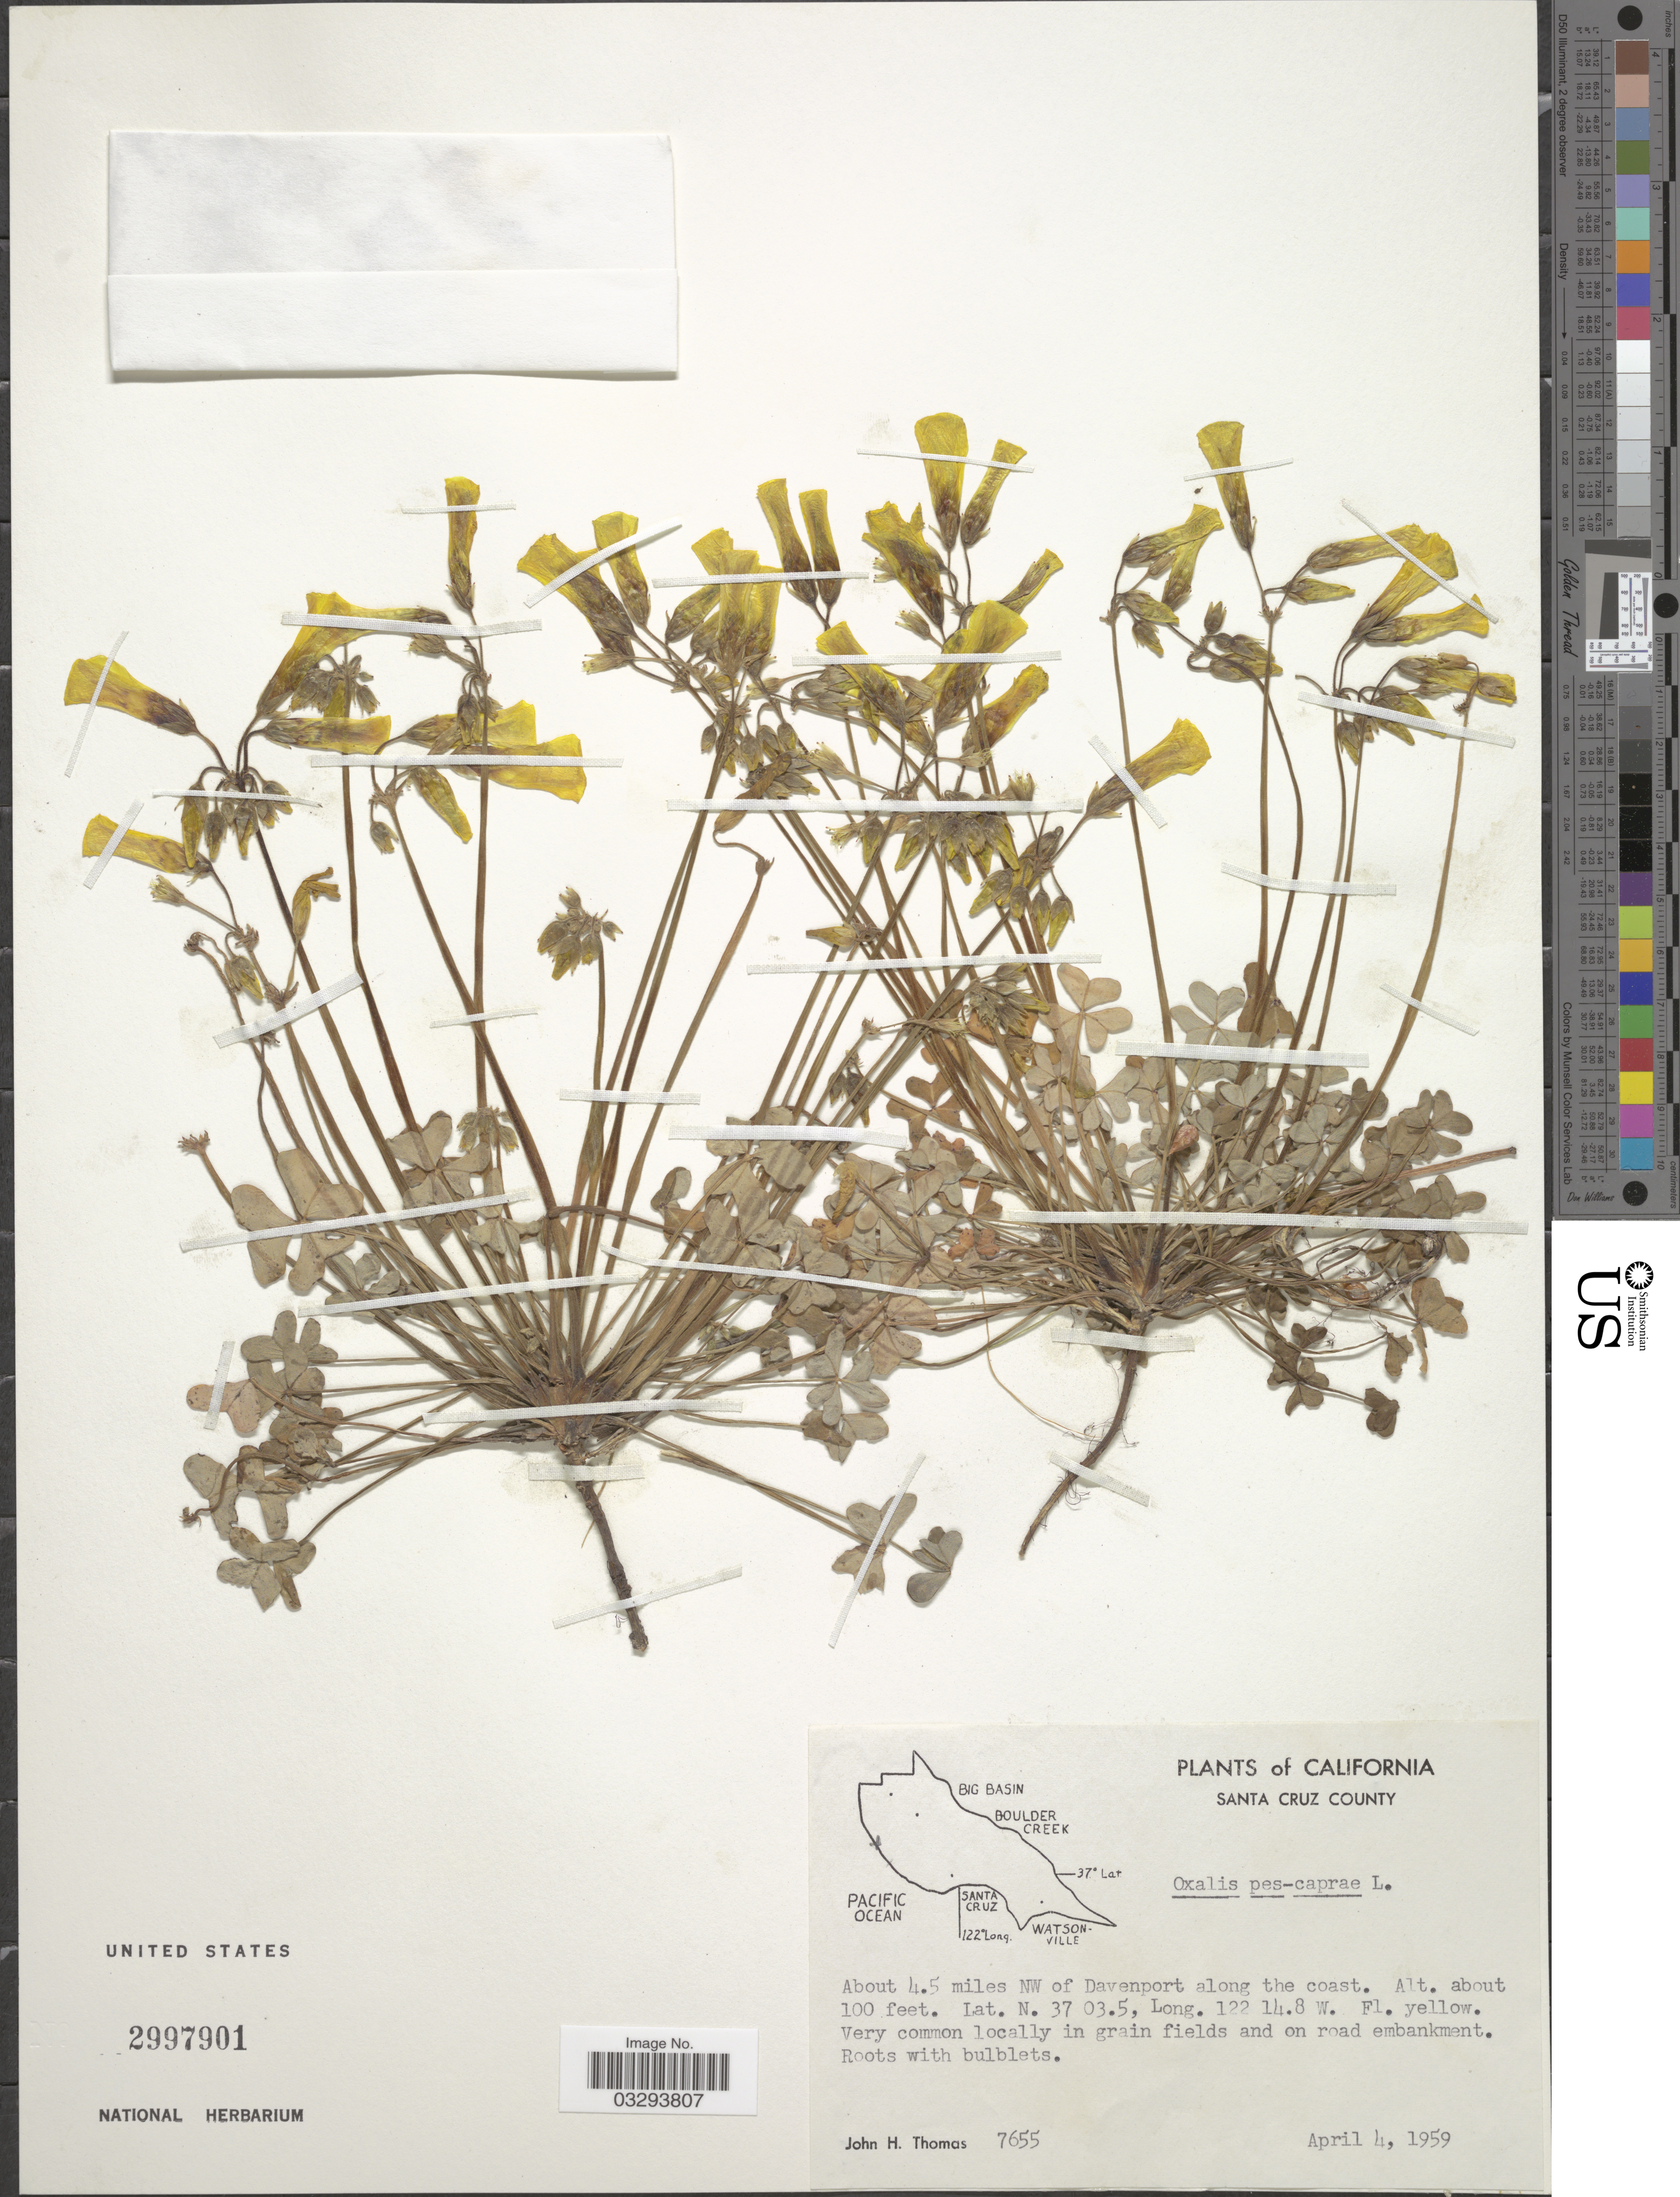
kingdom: Plantae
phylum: Tracheophyta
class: Magnoliopsida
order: Oxalidales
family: Oxalidaceae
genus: Oxalis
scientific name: Oxalis pes-caprae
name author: L.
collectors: J. H. Thomas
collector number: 7655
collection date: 1959-04-04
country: United States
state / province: California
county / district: Santa Cruz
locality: Santa Cruz County. About 4.5 miles NW of Davenport along the coast.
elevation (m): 30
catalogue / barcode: US 2997901